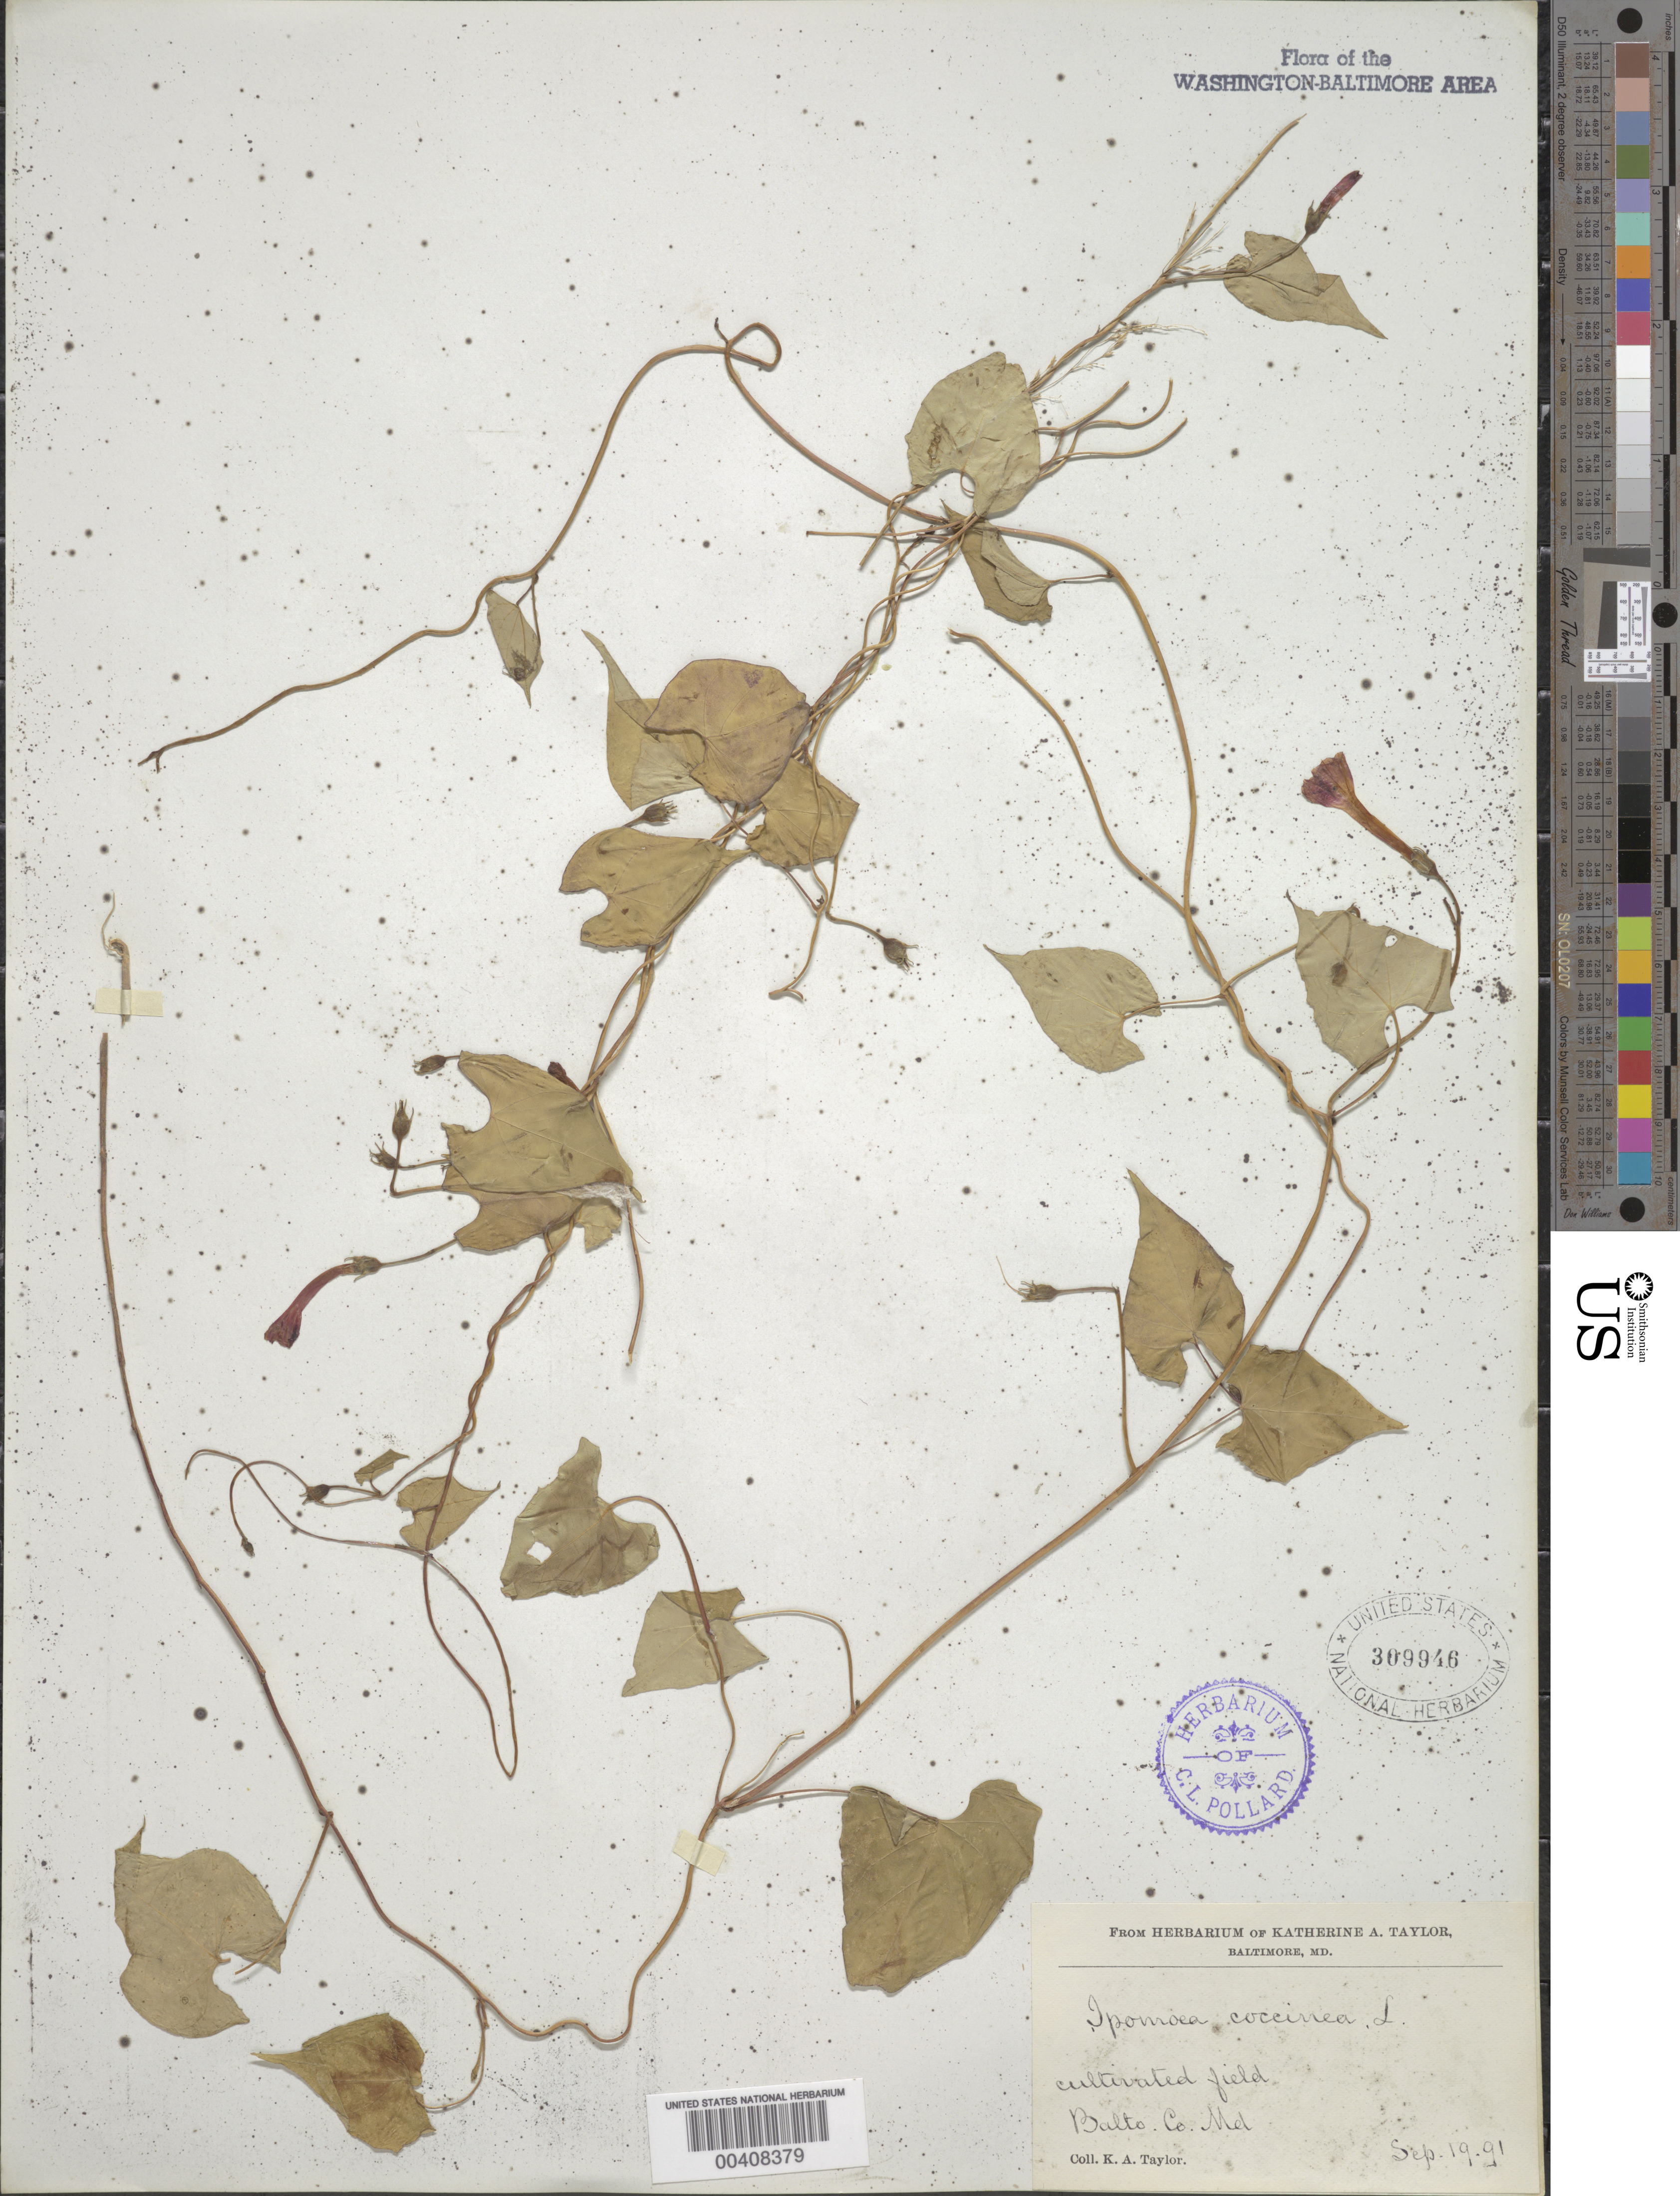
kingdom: Plantae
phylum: Tracheophyta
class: Magnoliopsida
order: Solanales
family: Convolvulaceae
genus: Ipomoea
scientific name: Ipomoea coccinea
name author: L.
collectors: K. A. Taylor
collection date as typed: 19 Sep 1891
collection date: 1891-09-19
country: United States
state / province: Maryland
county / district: Baltimore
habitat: Cultivated field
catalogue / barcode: US 309946